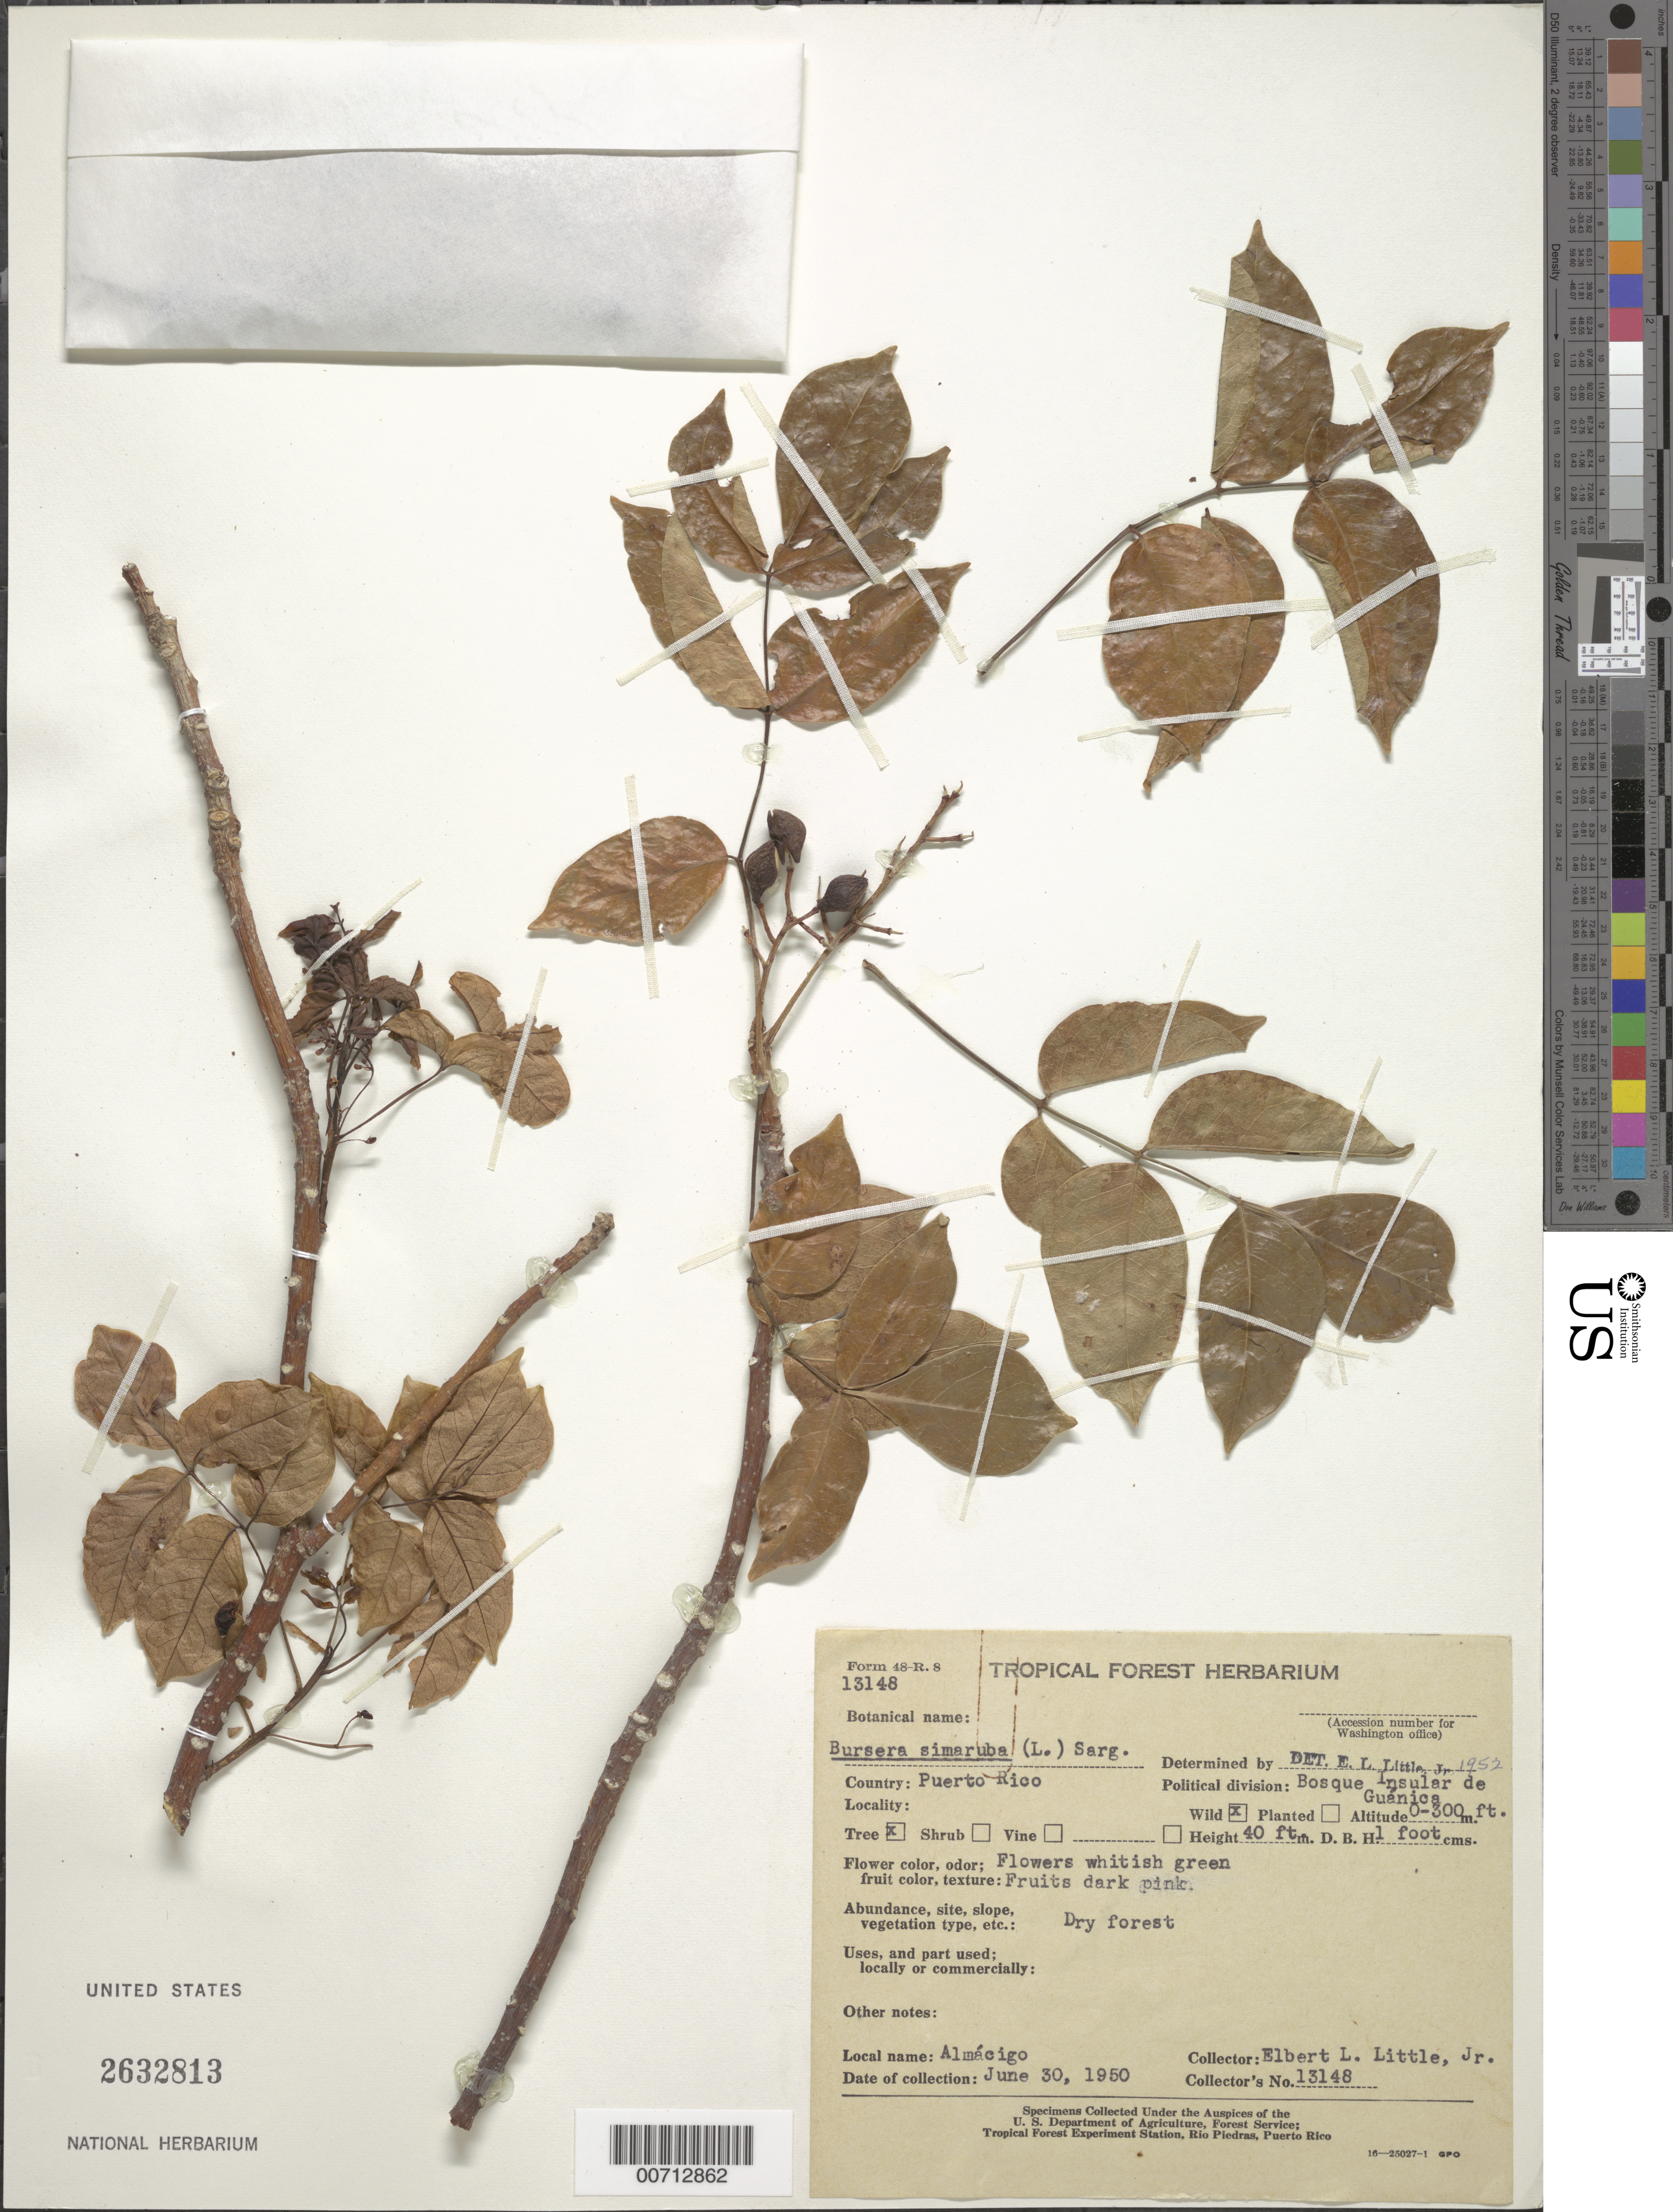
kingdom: Plantae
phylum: Tracheophyta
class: Magnoliopsida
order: Sapindales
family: Burseraceae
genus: Bursera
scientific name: Bursera simaruba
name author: (L.) Sarg.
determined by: Little, Elbert L., Jr., (FSSR), United States Department of Agriculture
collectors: E. L. Little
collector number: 13148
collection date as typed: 30 Jun 1950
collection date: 1950-06-30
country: Puerto Rico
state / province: Guanica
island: Greater Antilles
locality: Bosque Insular de Guanica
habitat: Dry forest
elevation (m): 0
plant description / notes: Common name: Almacigo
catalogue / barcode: US 2632813